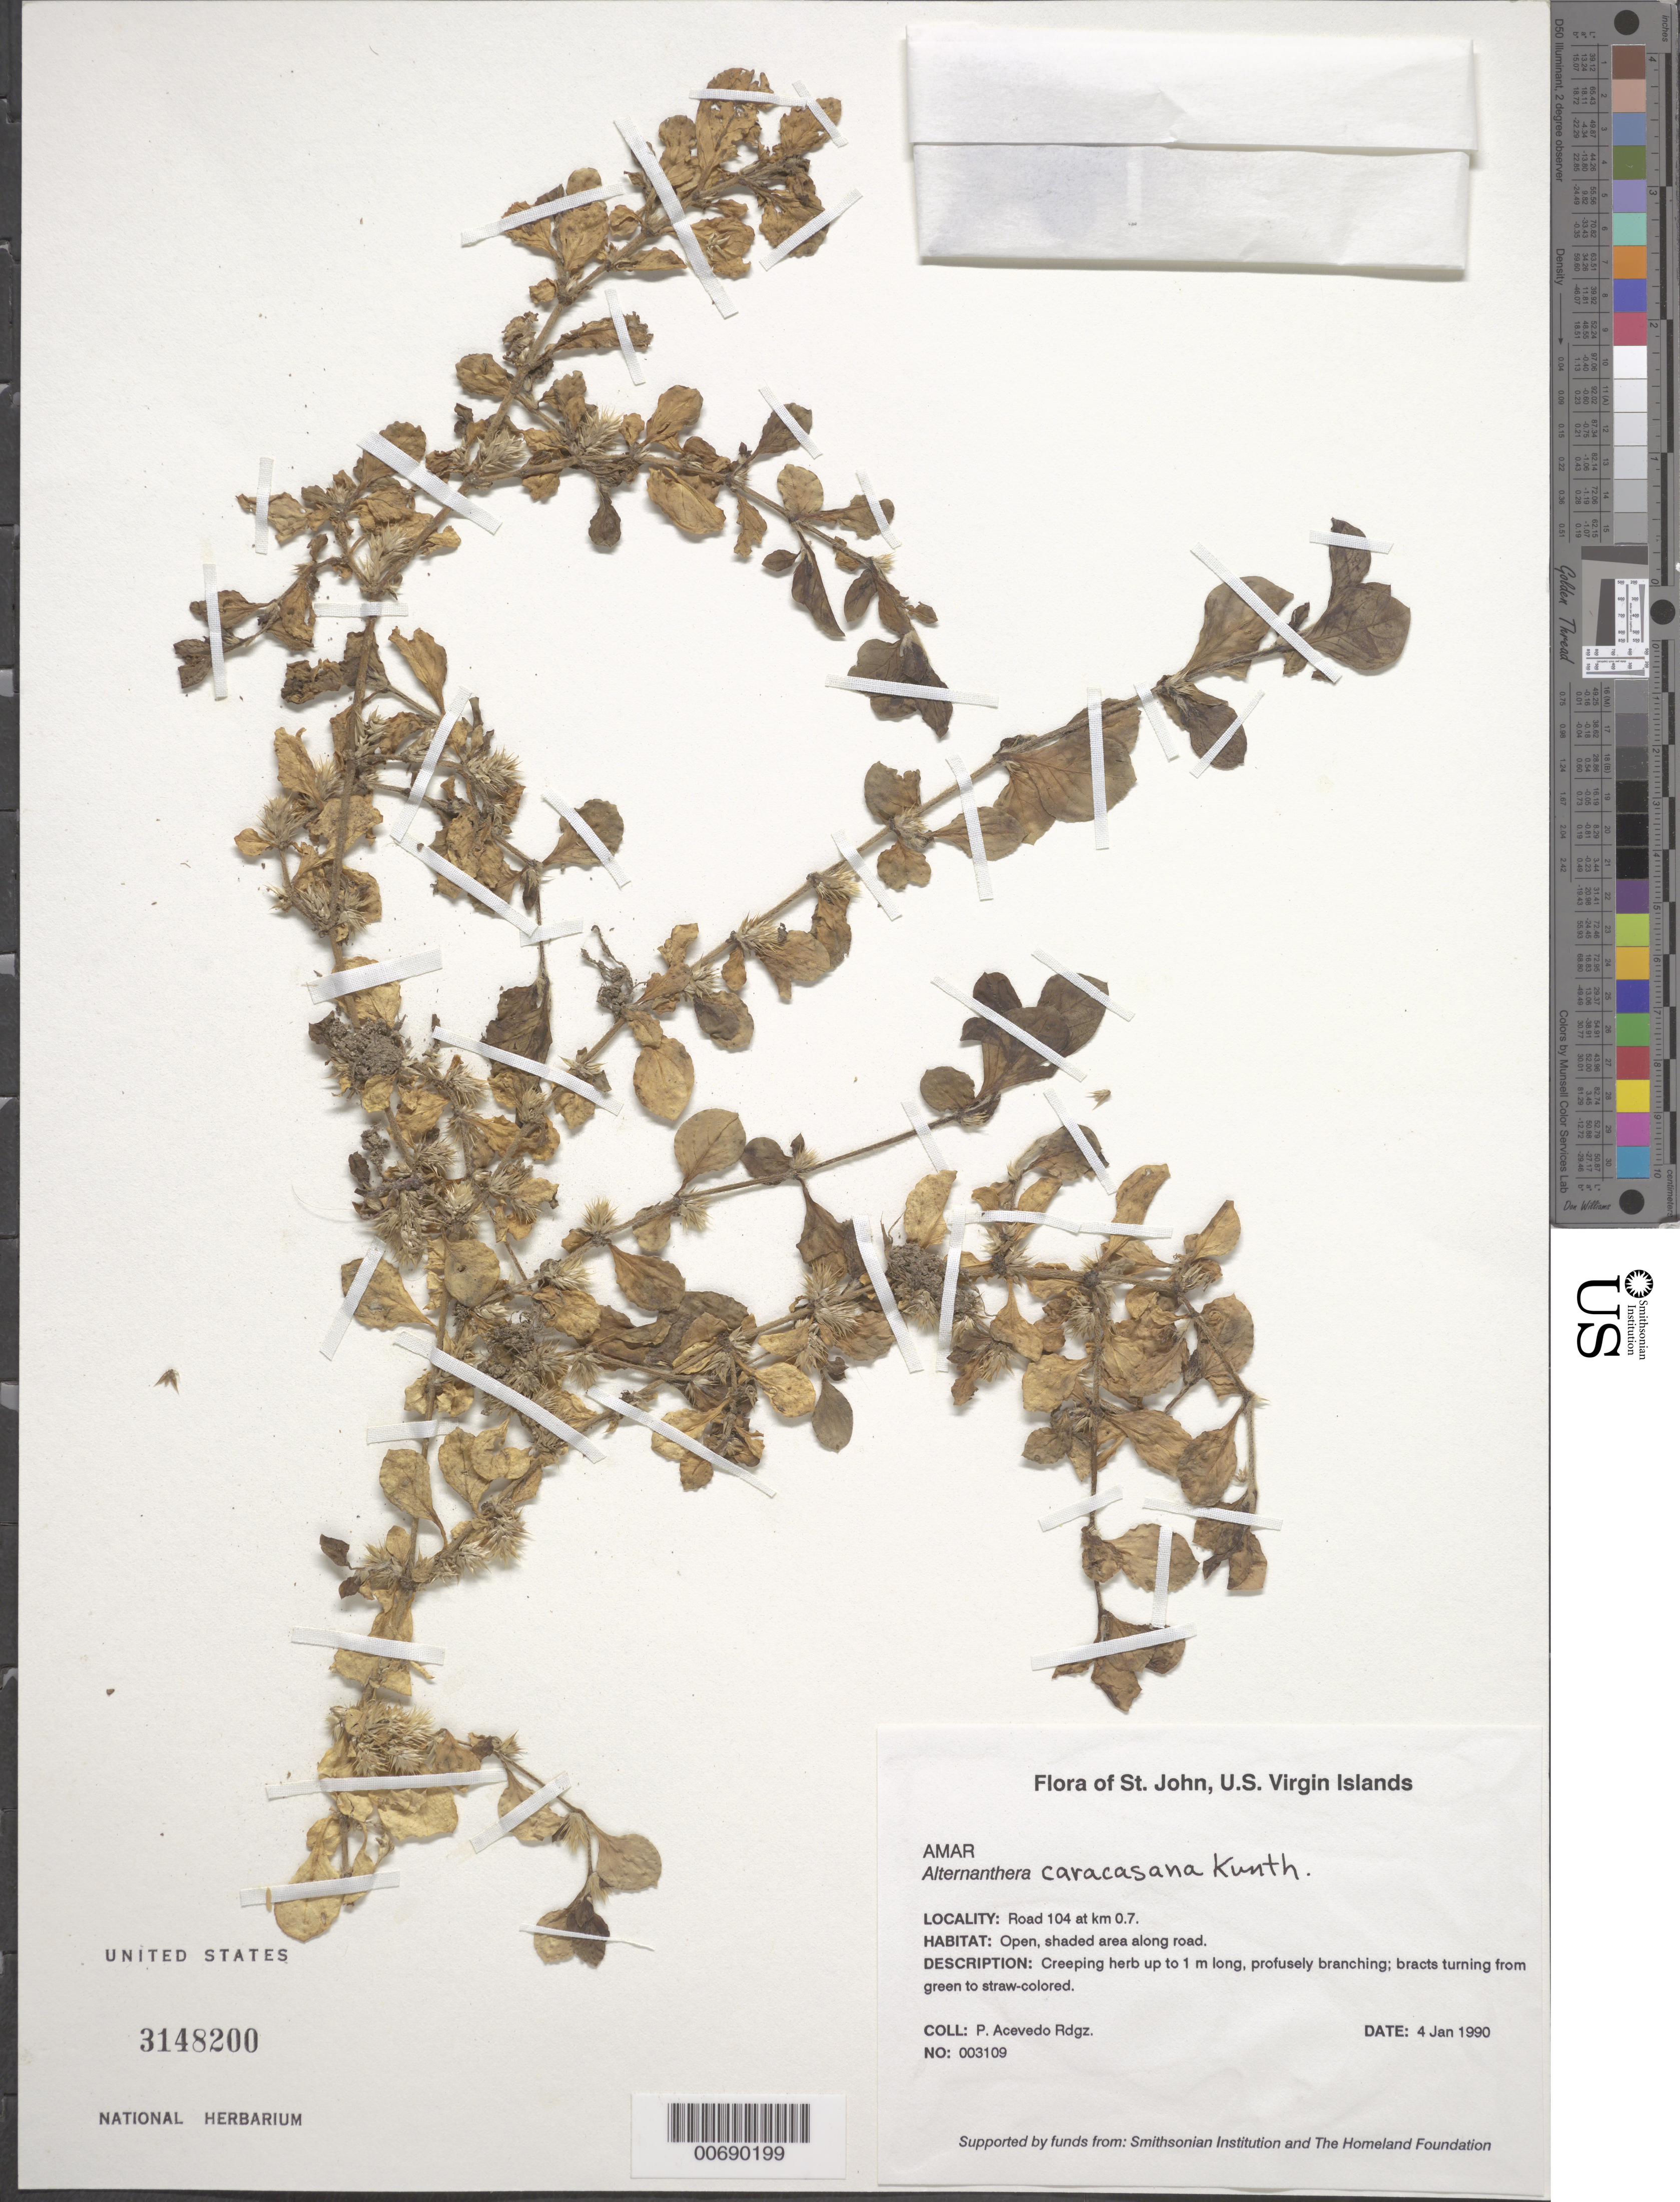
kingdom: Plantae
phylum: Tracheophyta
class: Magnoliopsida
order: Caryophyllales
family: Amaranthaceae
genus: Alternanthera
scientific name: Alternanthera caracasana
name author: Kunth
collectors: P. Acevedo-Rodr.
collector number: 3109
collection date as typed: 04 Jan 1990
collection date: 1990-01-04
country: U.S. Virgin Islands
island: St. John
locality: Cruz Bay Quarter; Road 104 at km 0.7.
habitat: Open, shaded area along road.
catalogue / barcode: US 3148200